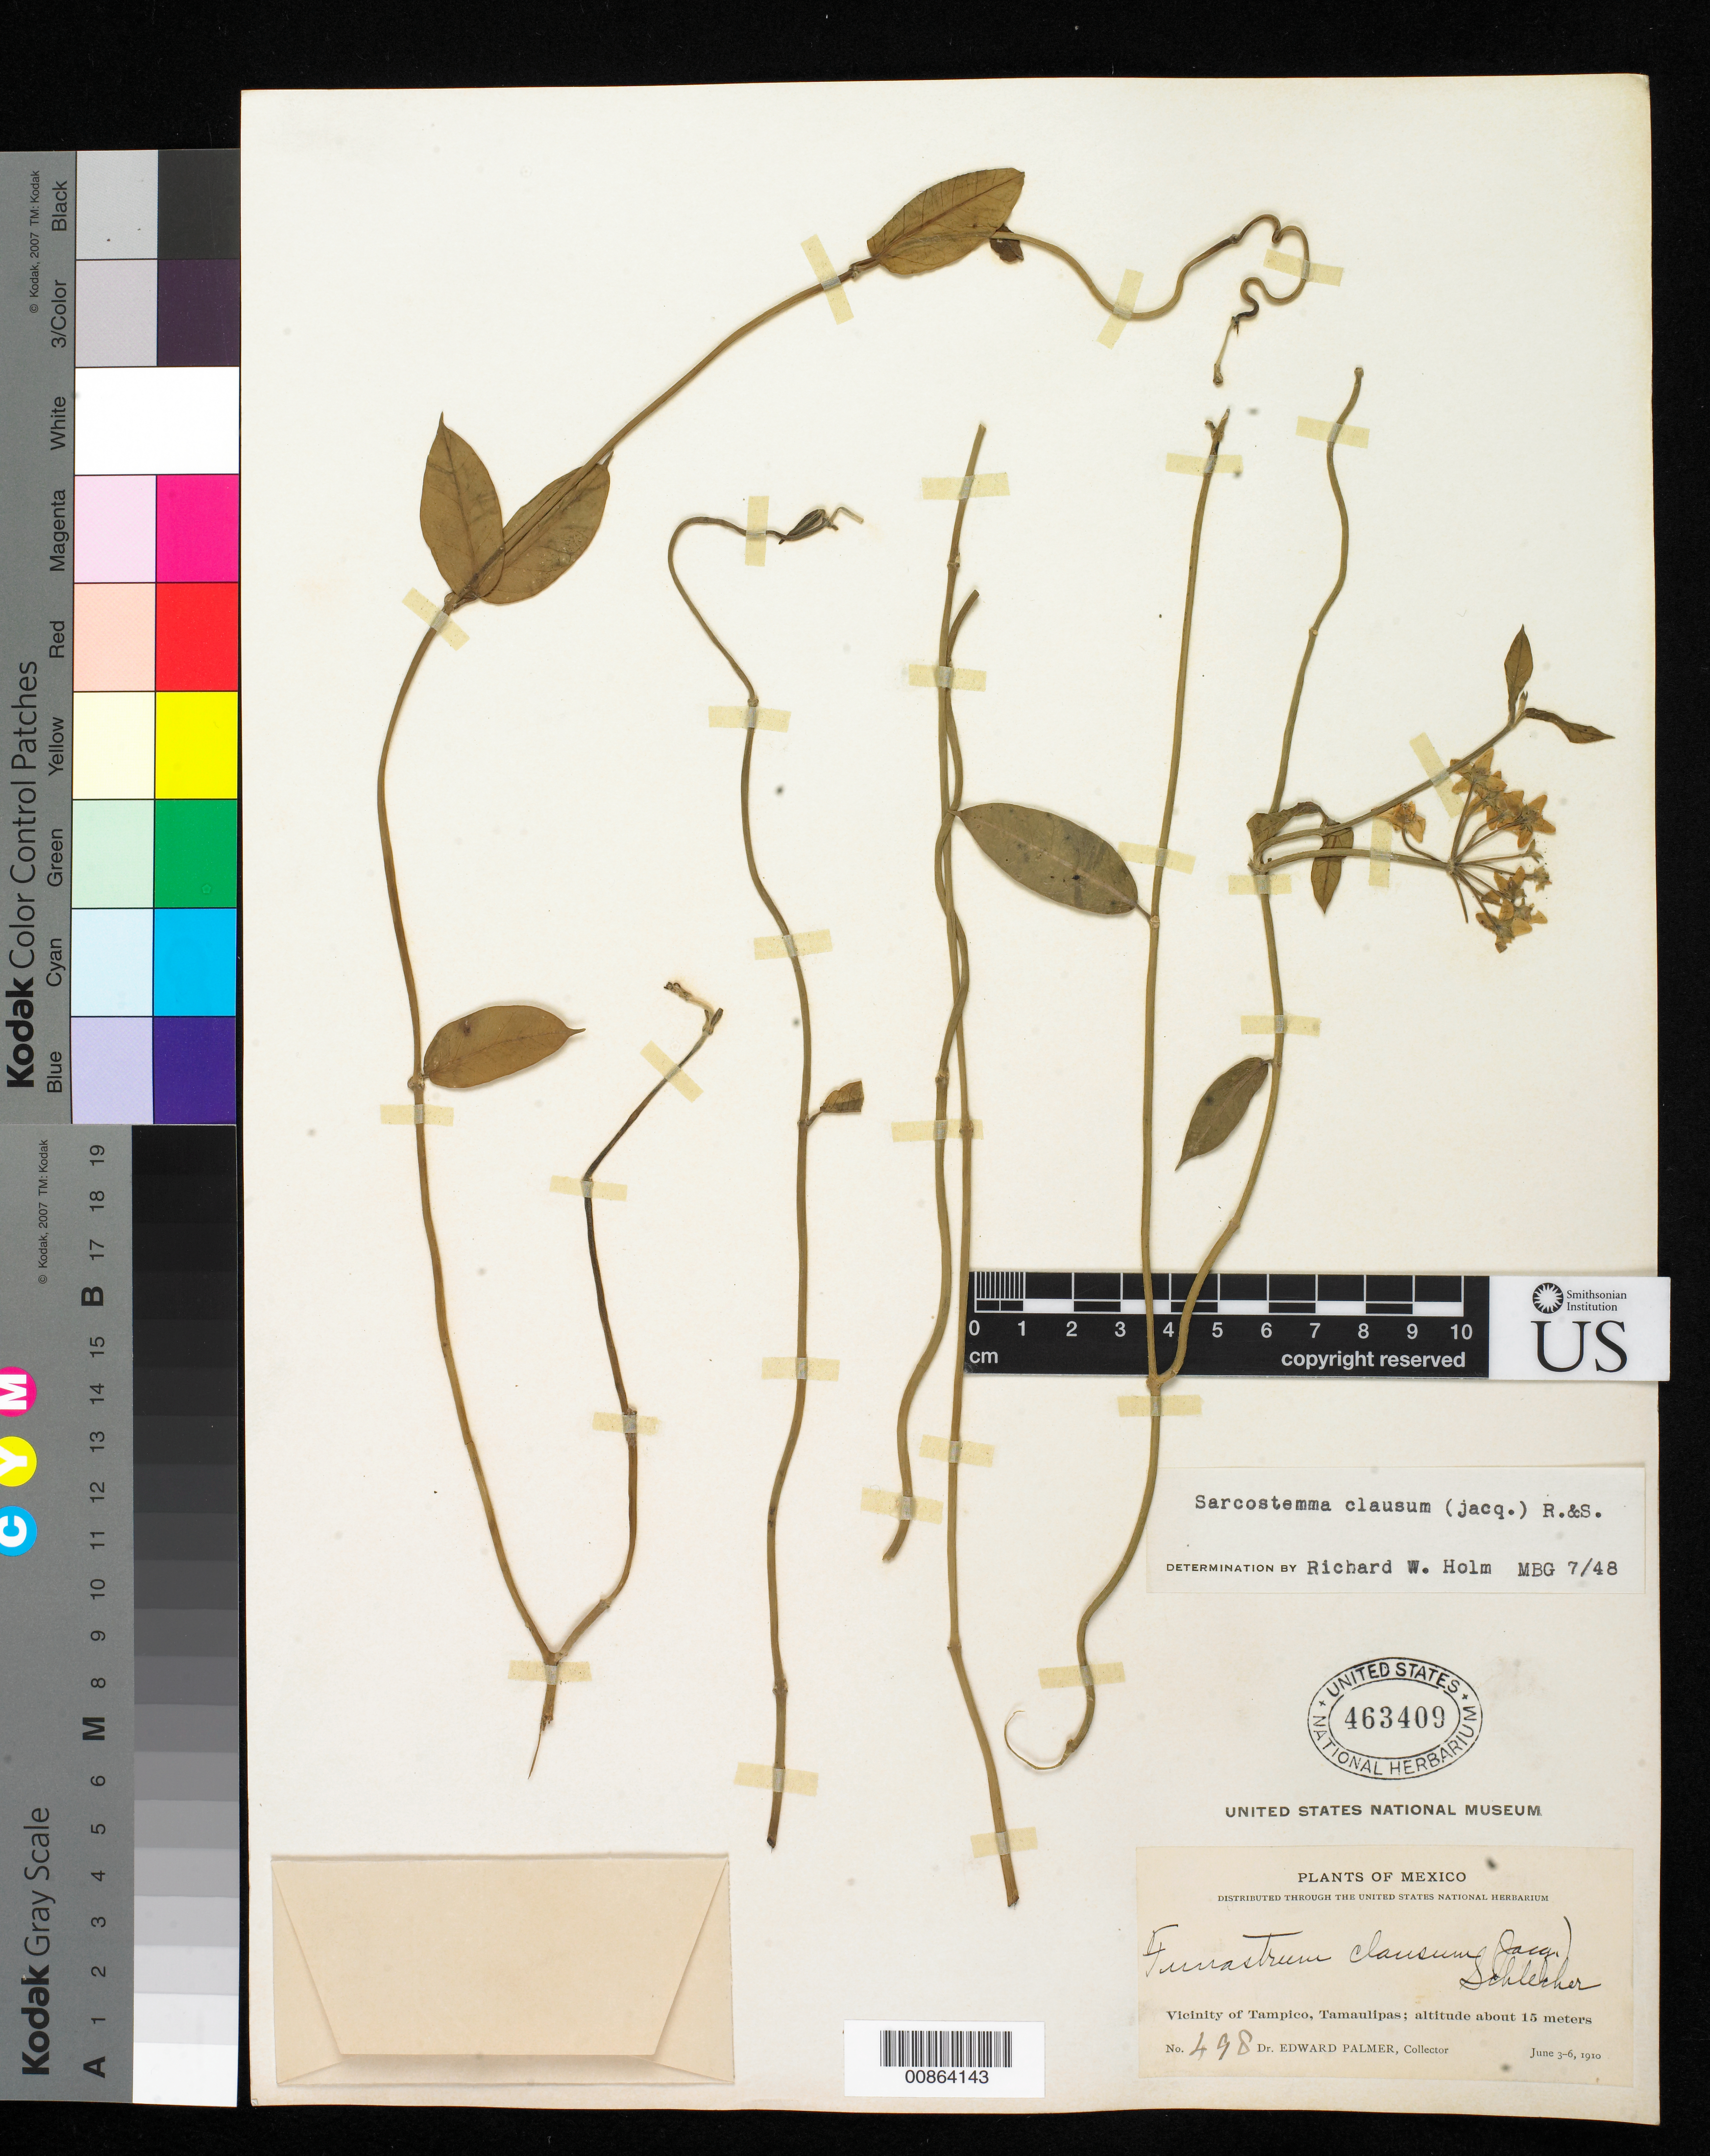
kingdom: Plantae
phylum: Tracheophyta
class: Magnoliopsida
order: Gentianales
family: Apocynaceae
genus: Sarcostemma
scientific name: Sarcostemma clausum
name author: (Jacq.) Schult.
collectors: E. Palmer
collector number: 498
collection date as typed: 03 Jun 1910 to 06 Jun 1910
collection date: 1910-06-03/1910-06-06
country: Mexico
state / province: Tamaulipas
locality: Vicinity of Tampico, Tamaulipas.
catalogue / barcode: US 463409